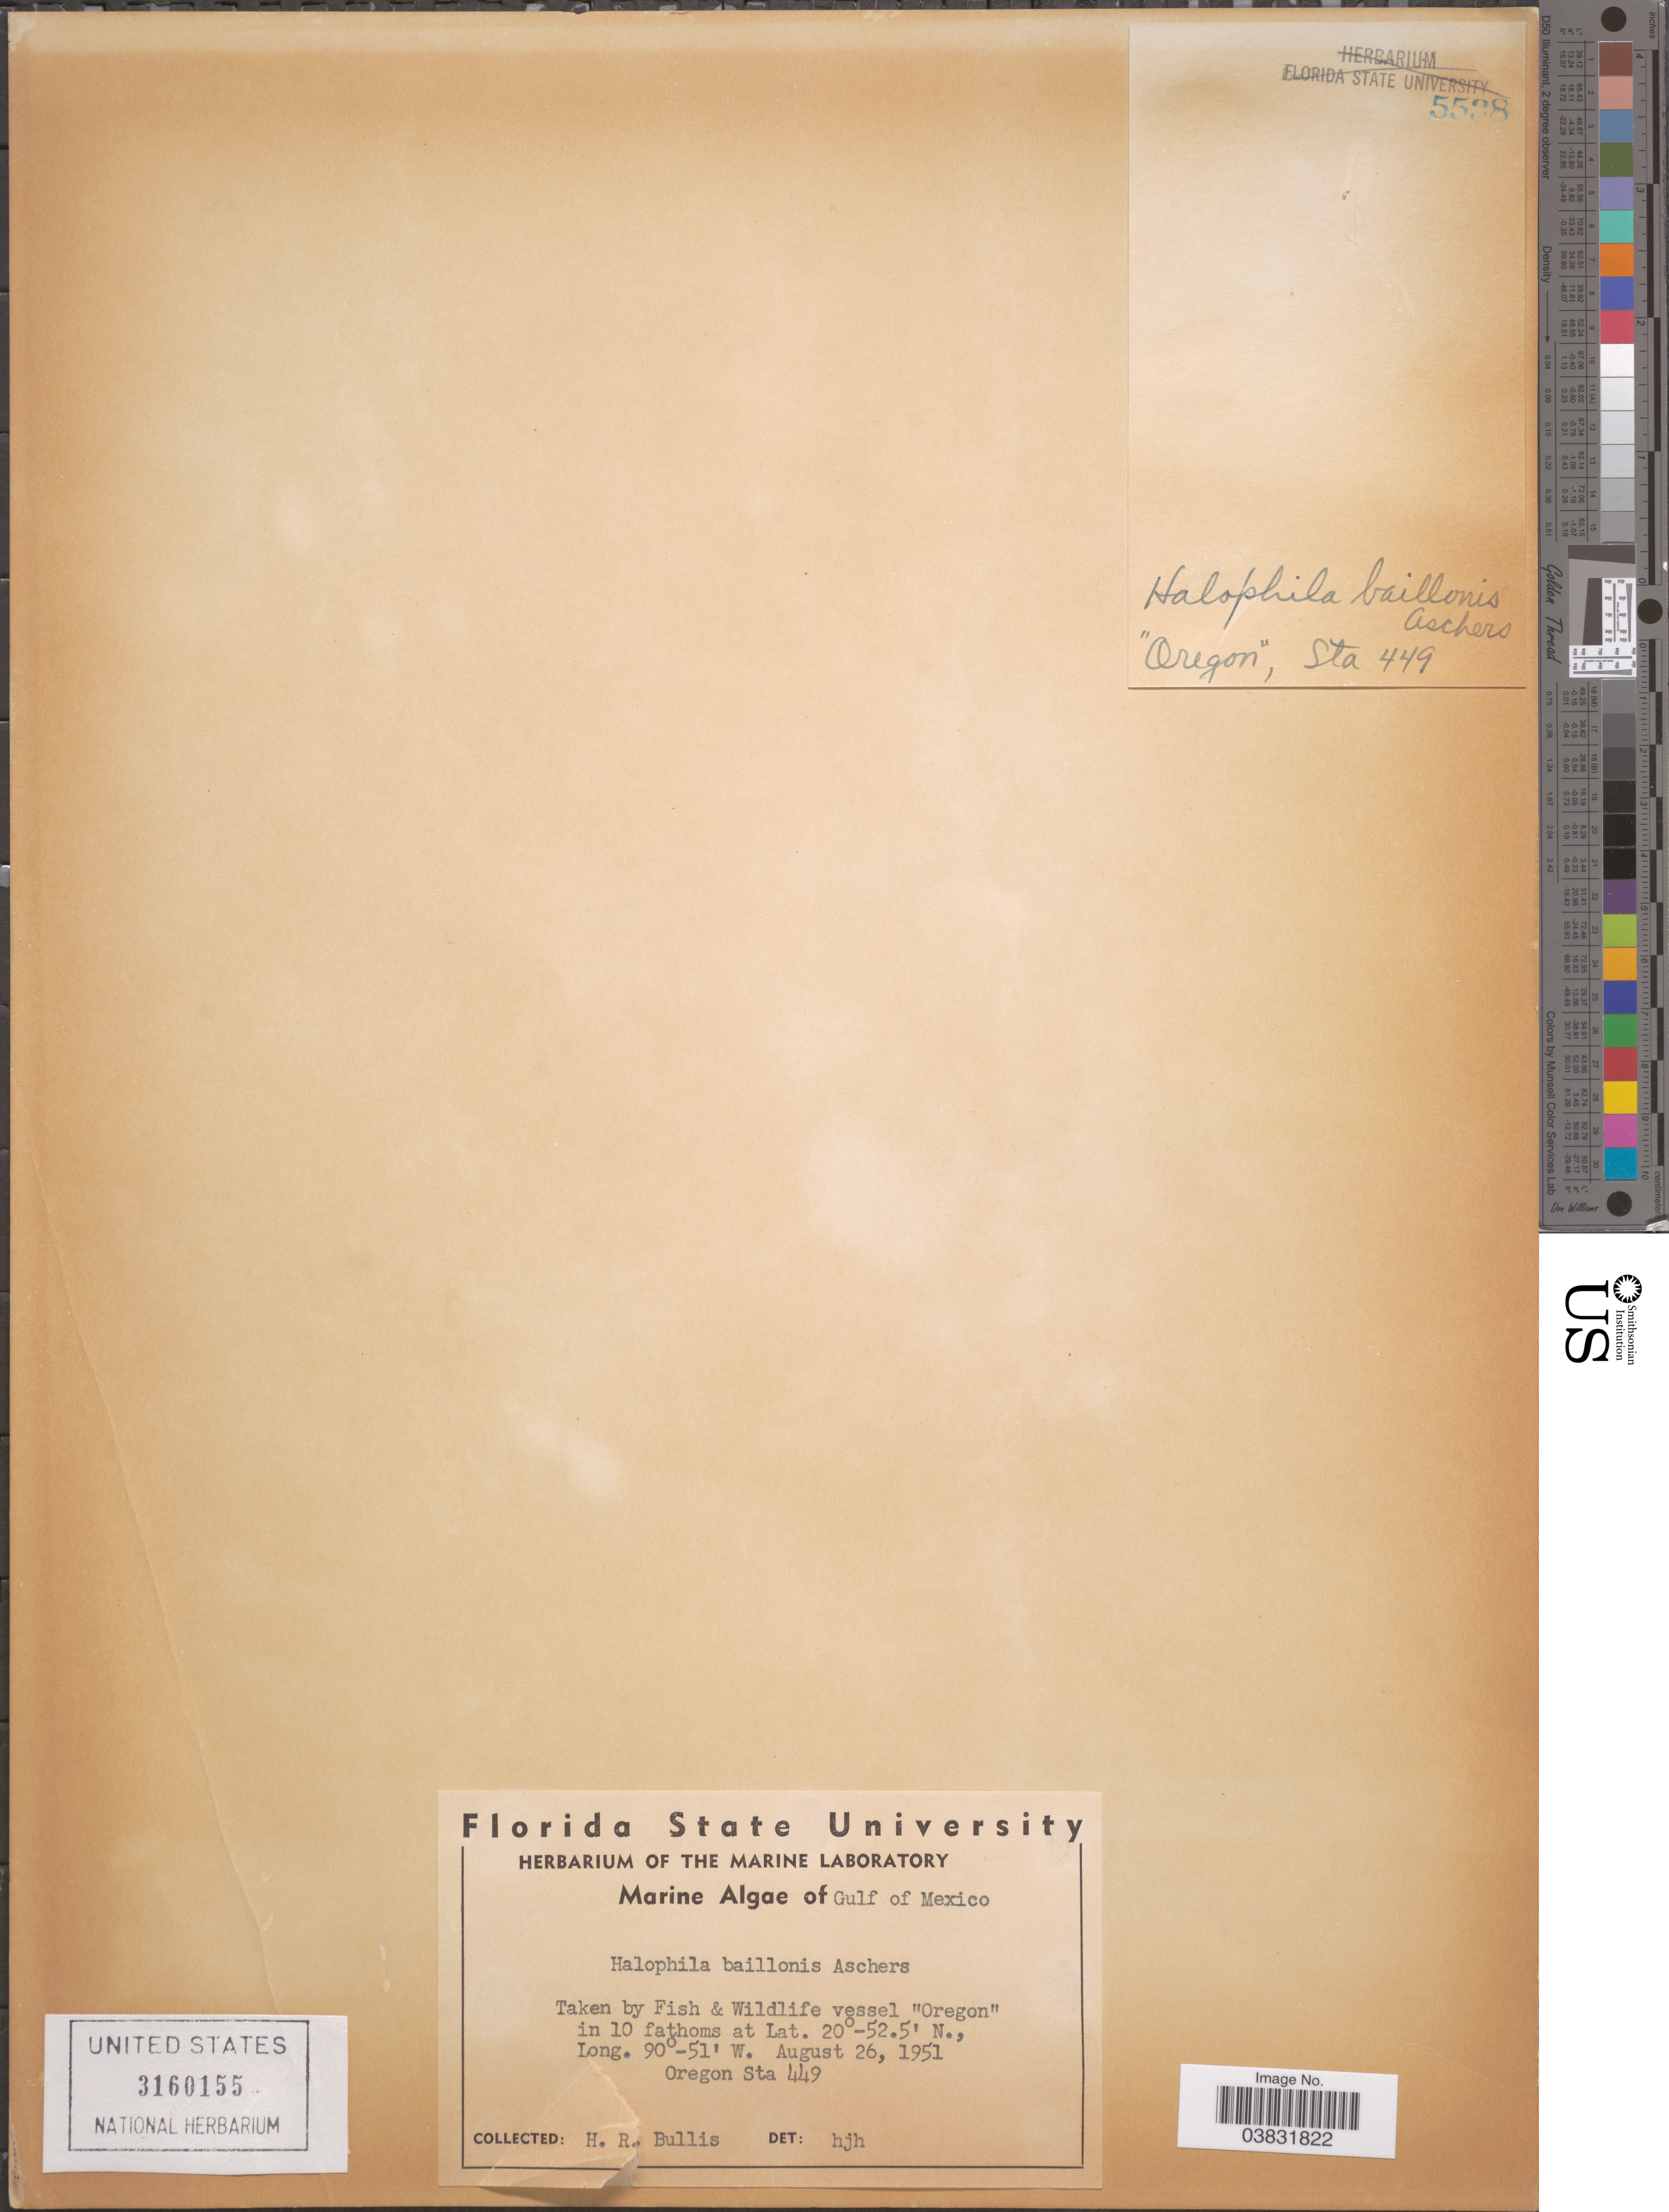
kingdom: Plantae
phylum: Tracheophyta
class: Liliopsida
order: Alismatales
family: Hydrocharitaceae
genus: Halophila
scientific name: Halophila baillonis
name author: Asch. ex Dickie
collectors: H. Bullis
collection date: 1951-08-26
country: United States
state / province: Oregon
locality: Gulf of Mexico. Oregon Sta 449.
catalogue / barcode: US 3160155